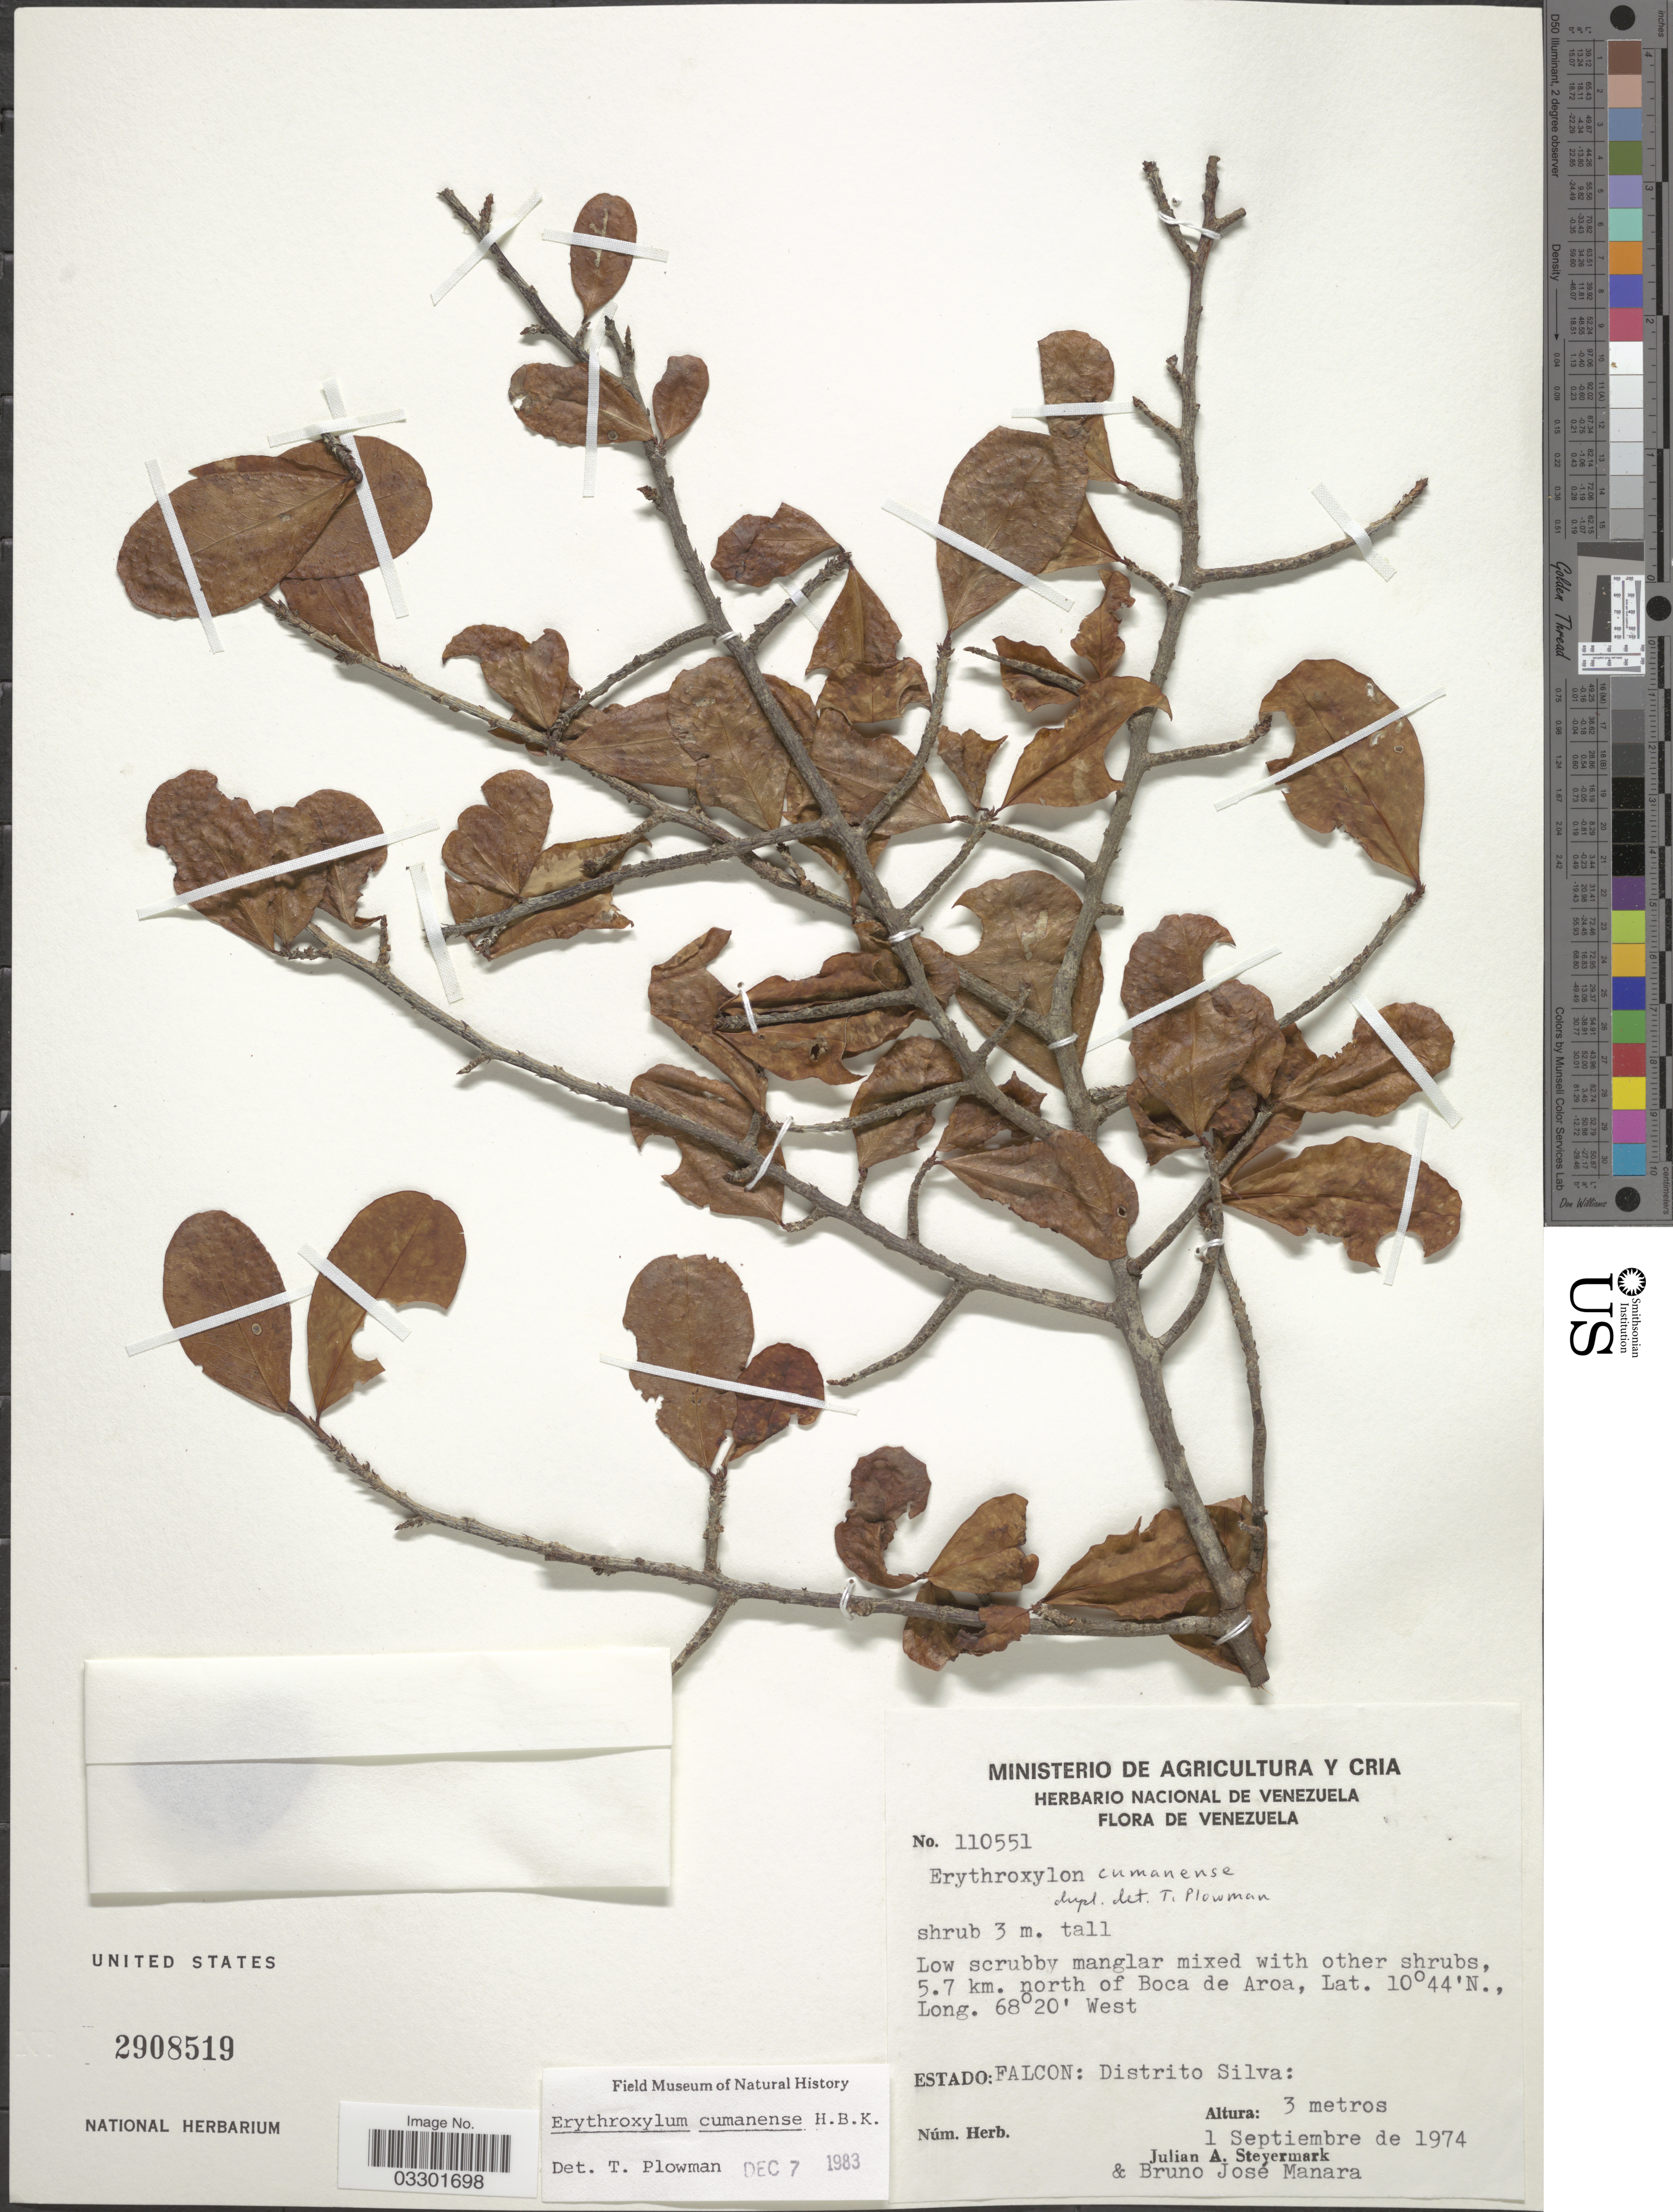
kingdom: Plantae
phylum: Tracheophyta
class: Magnoliopsida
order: Malpighiales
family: Erythroxylaceae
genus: Erythroxylum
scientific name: Erythroxylum cumanense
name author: Kunth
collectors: J. Steyermark & B. Manara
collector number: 110551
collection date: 1974-09-01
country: Venezuela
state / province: Falcón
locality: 5.7 km. north of Boca de Aroa. Distrito Silva.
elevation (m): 3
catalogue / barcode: US 2908519